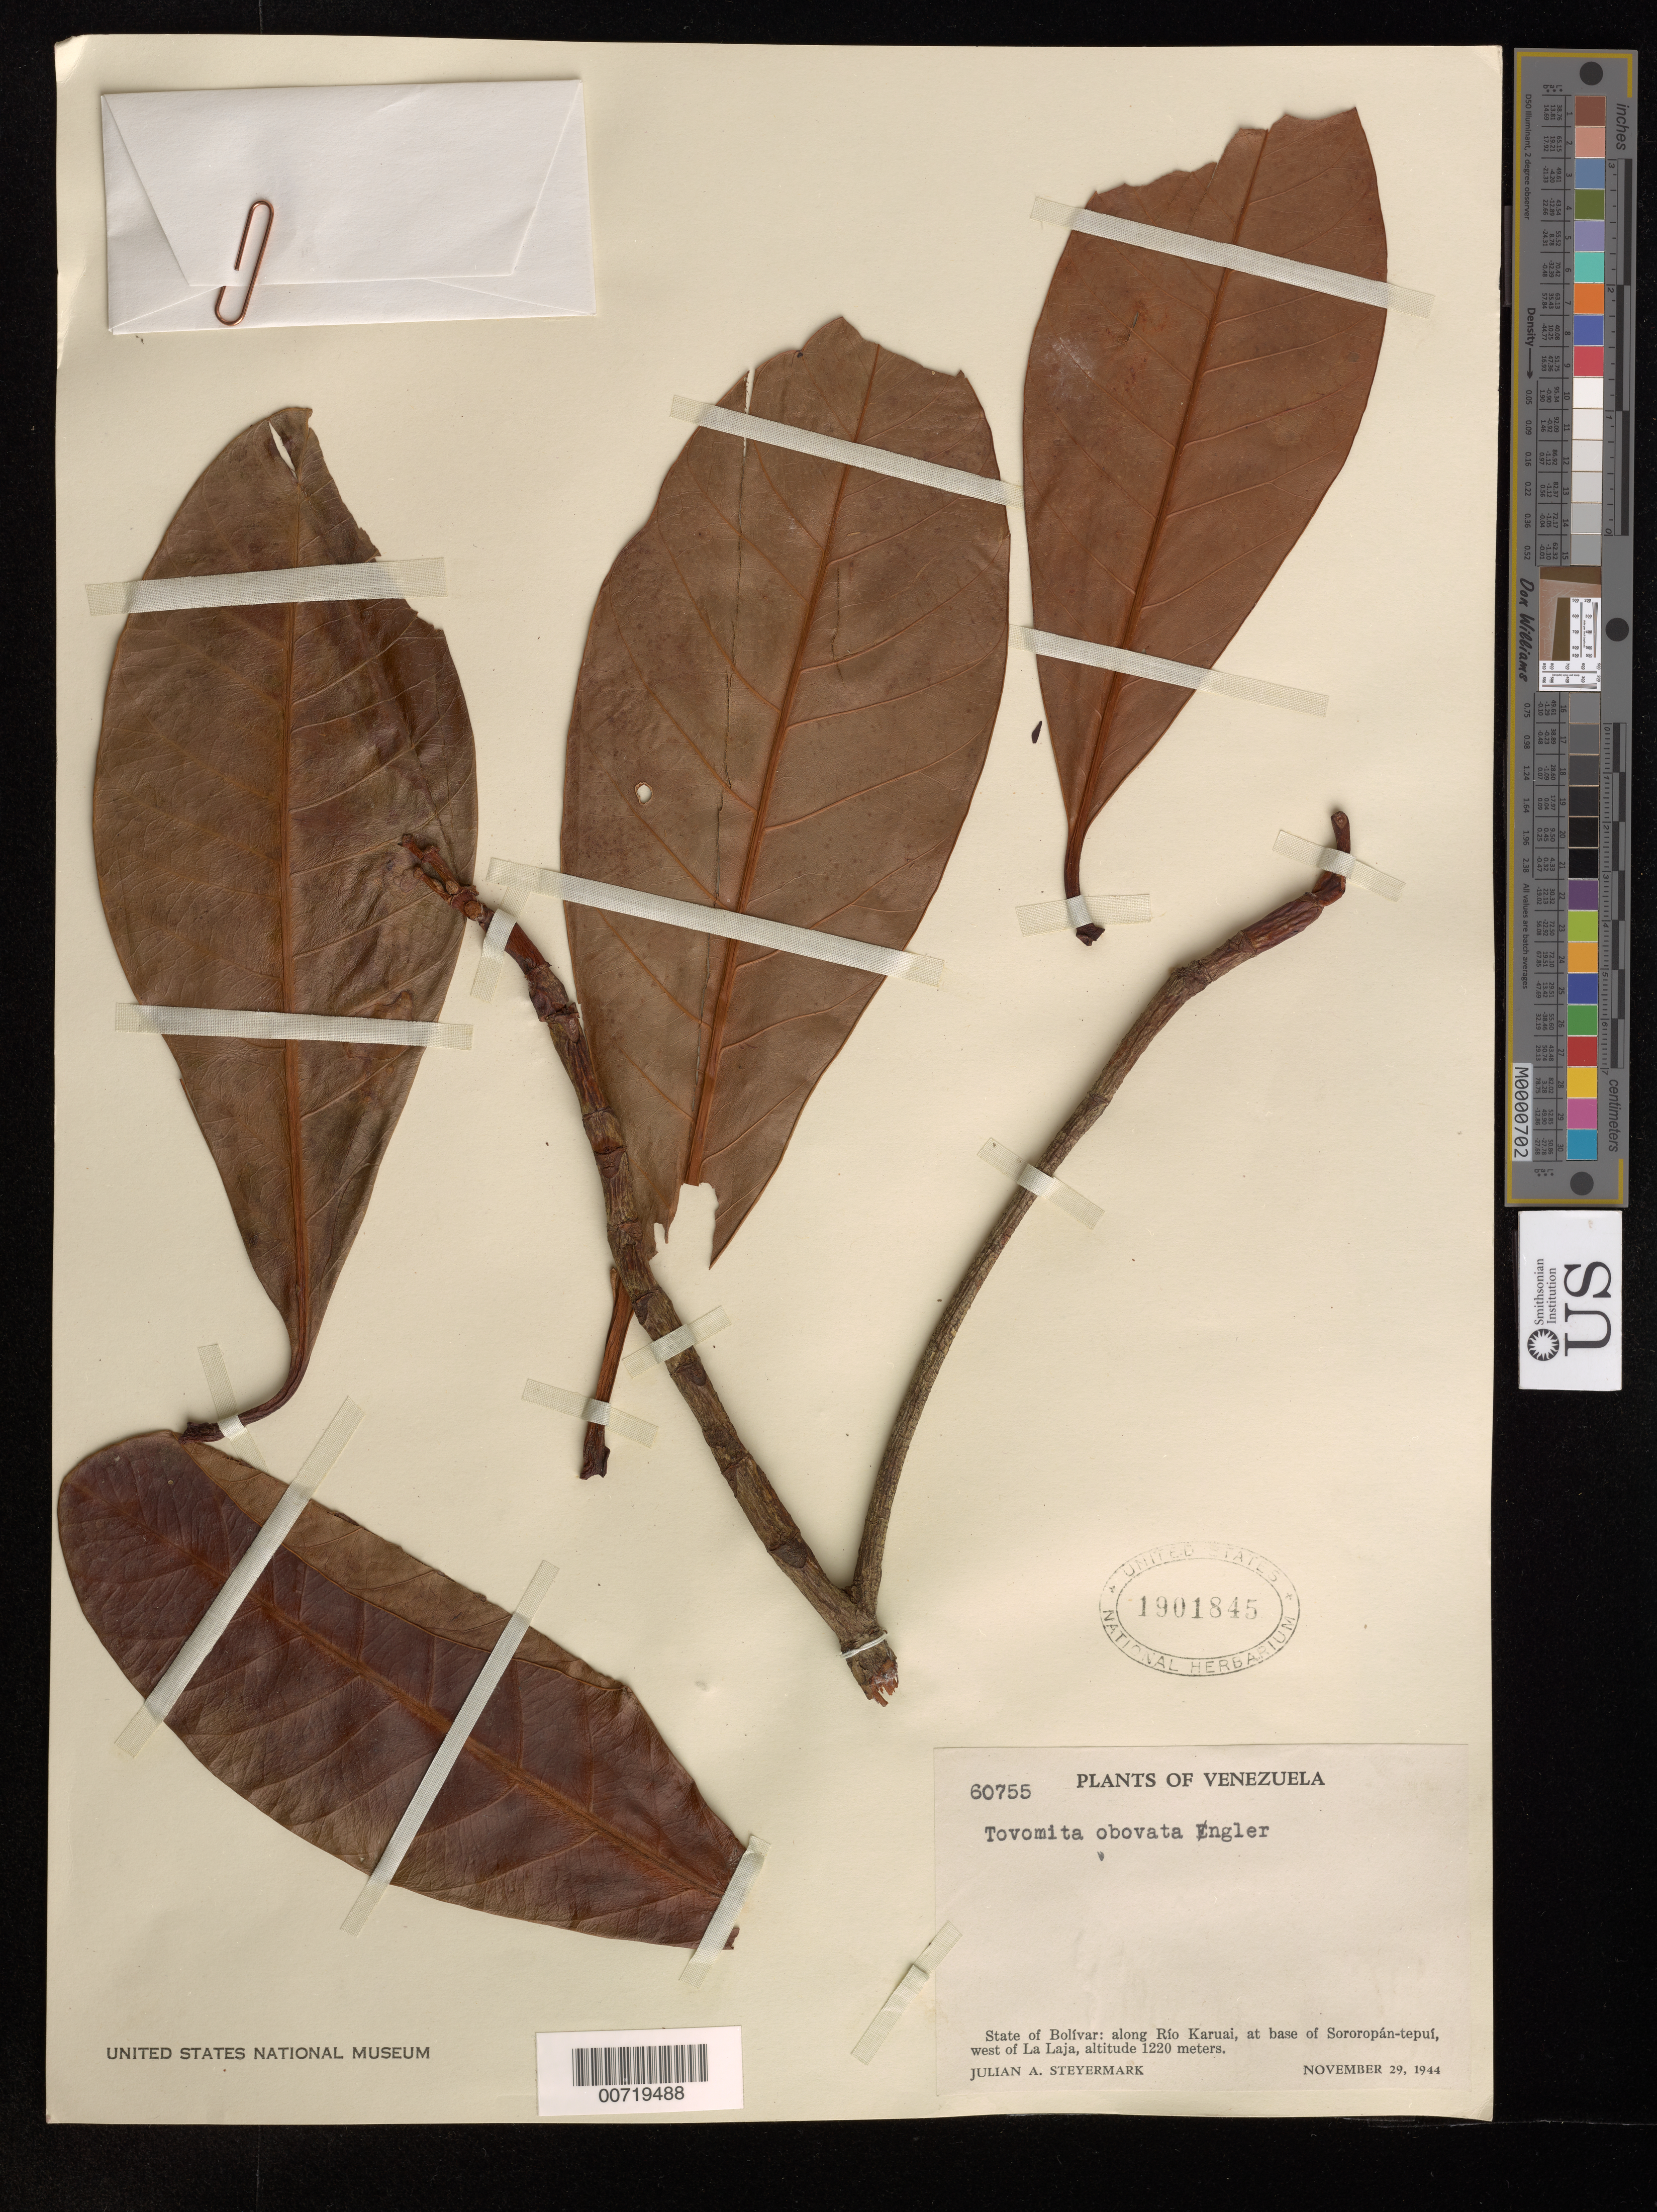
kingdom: Plantae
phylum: Tracheophyta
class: Magnoliopsida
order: Malpighiales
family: Clusiaceae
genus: Tovomita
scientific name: Tovomita obovata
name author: Engl.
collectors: J. Steyermark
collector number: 60755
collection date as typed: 28-Nov-44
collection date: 1944-11-28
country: Venezuela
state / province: Bolívar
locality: Río Karuai, base of Sororopán-tepuí, W of La Laja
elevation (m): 1220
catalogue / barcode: US 1901845